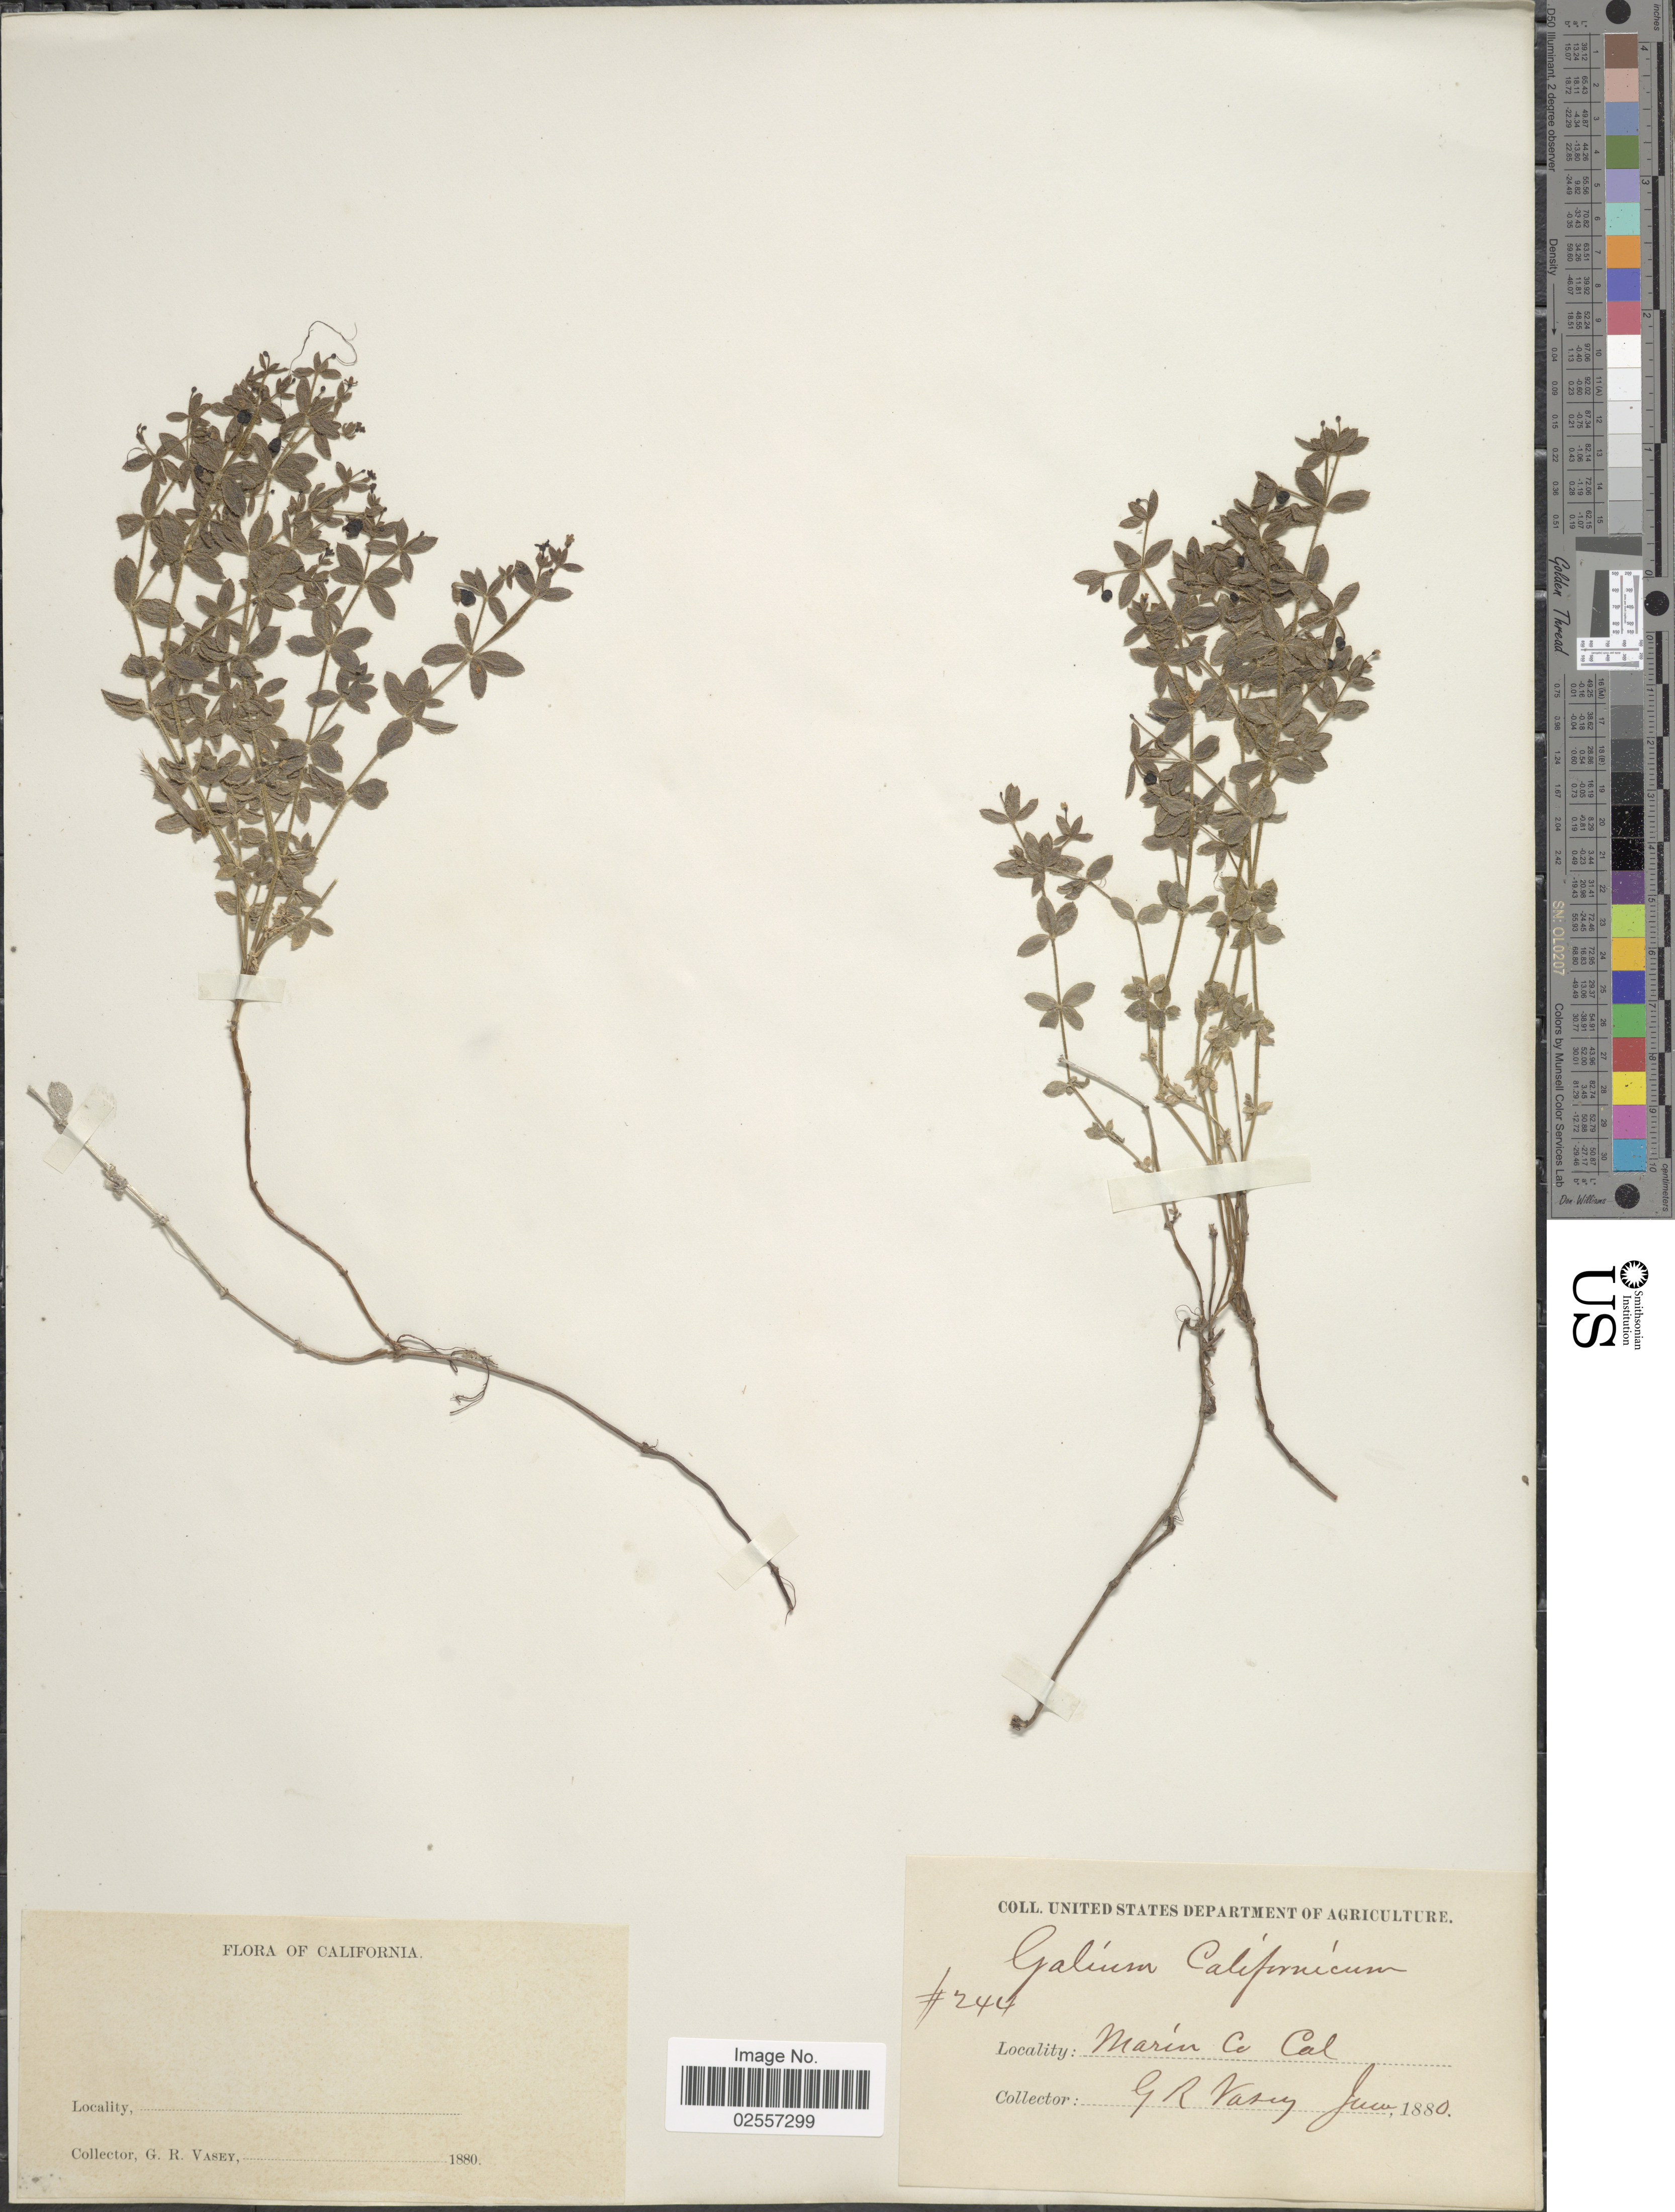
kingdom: Plantae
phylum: Tracheophyta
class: Magnoliopsida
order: Gentianales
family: Rubiaceae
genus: Galium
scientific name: Galium californicum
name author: Hook. & Arn.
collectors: G. R. Vasey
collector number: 244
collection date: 1880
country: United States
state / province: California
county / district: Marin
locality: Marin Co.